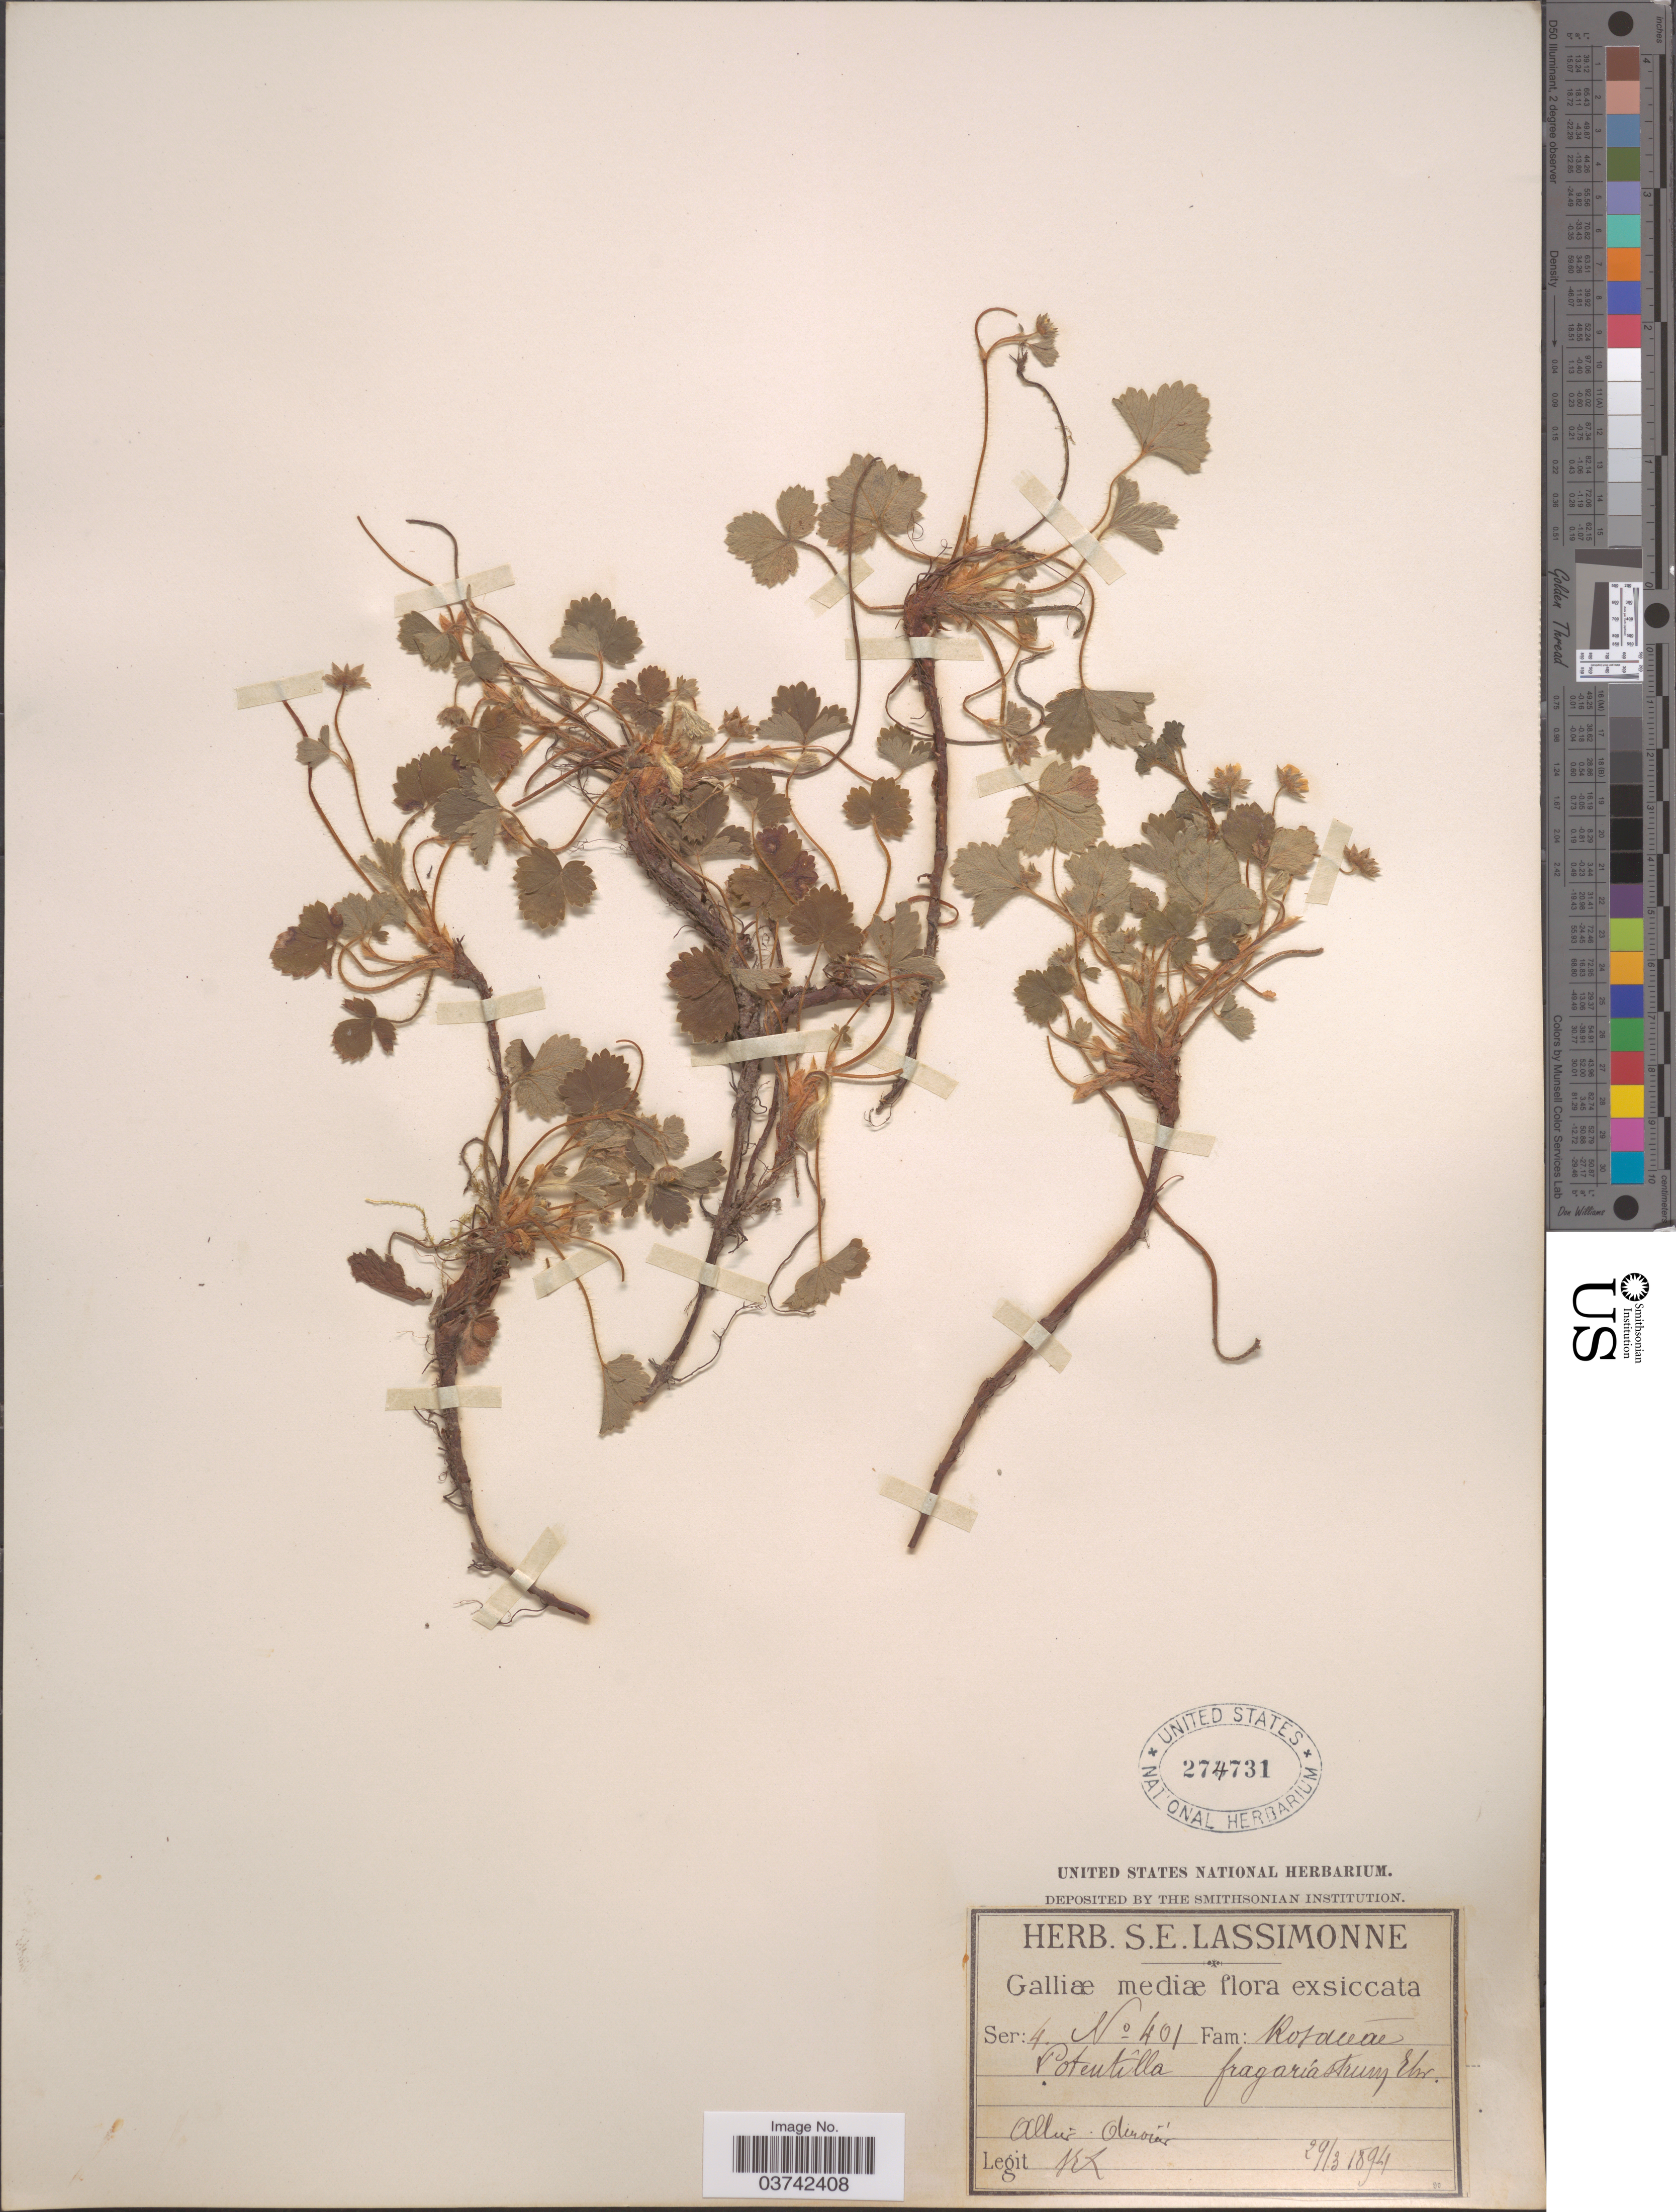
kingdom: Plantae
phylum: Tracheophyta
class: Magnoliopsida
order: Rosales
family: Rosaceae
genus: Potentilla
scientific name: Potentilla fragariastrum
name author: Ehrh. ex Pers.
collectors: S. Lassimonne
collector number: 401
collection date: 1894-03-29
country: France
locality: Galliæ mediæ. Allier-Aurouër.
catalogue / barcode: US 274731